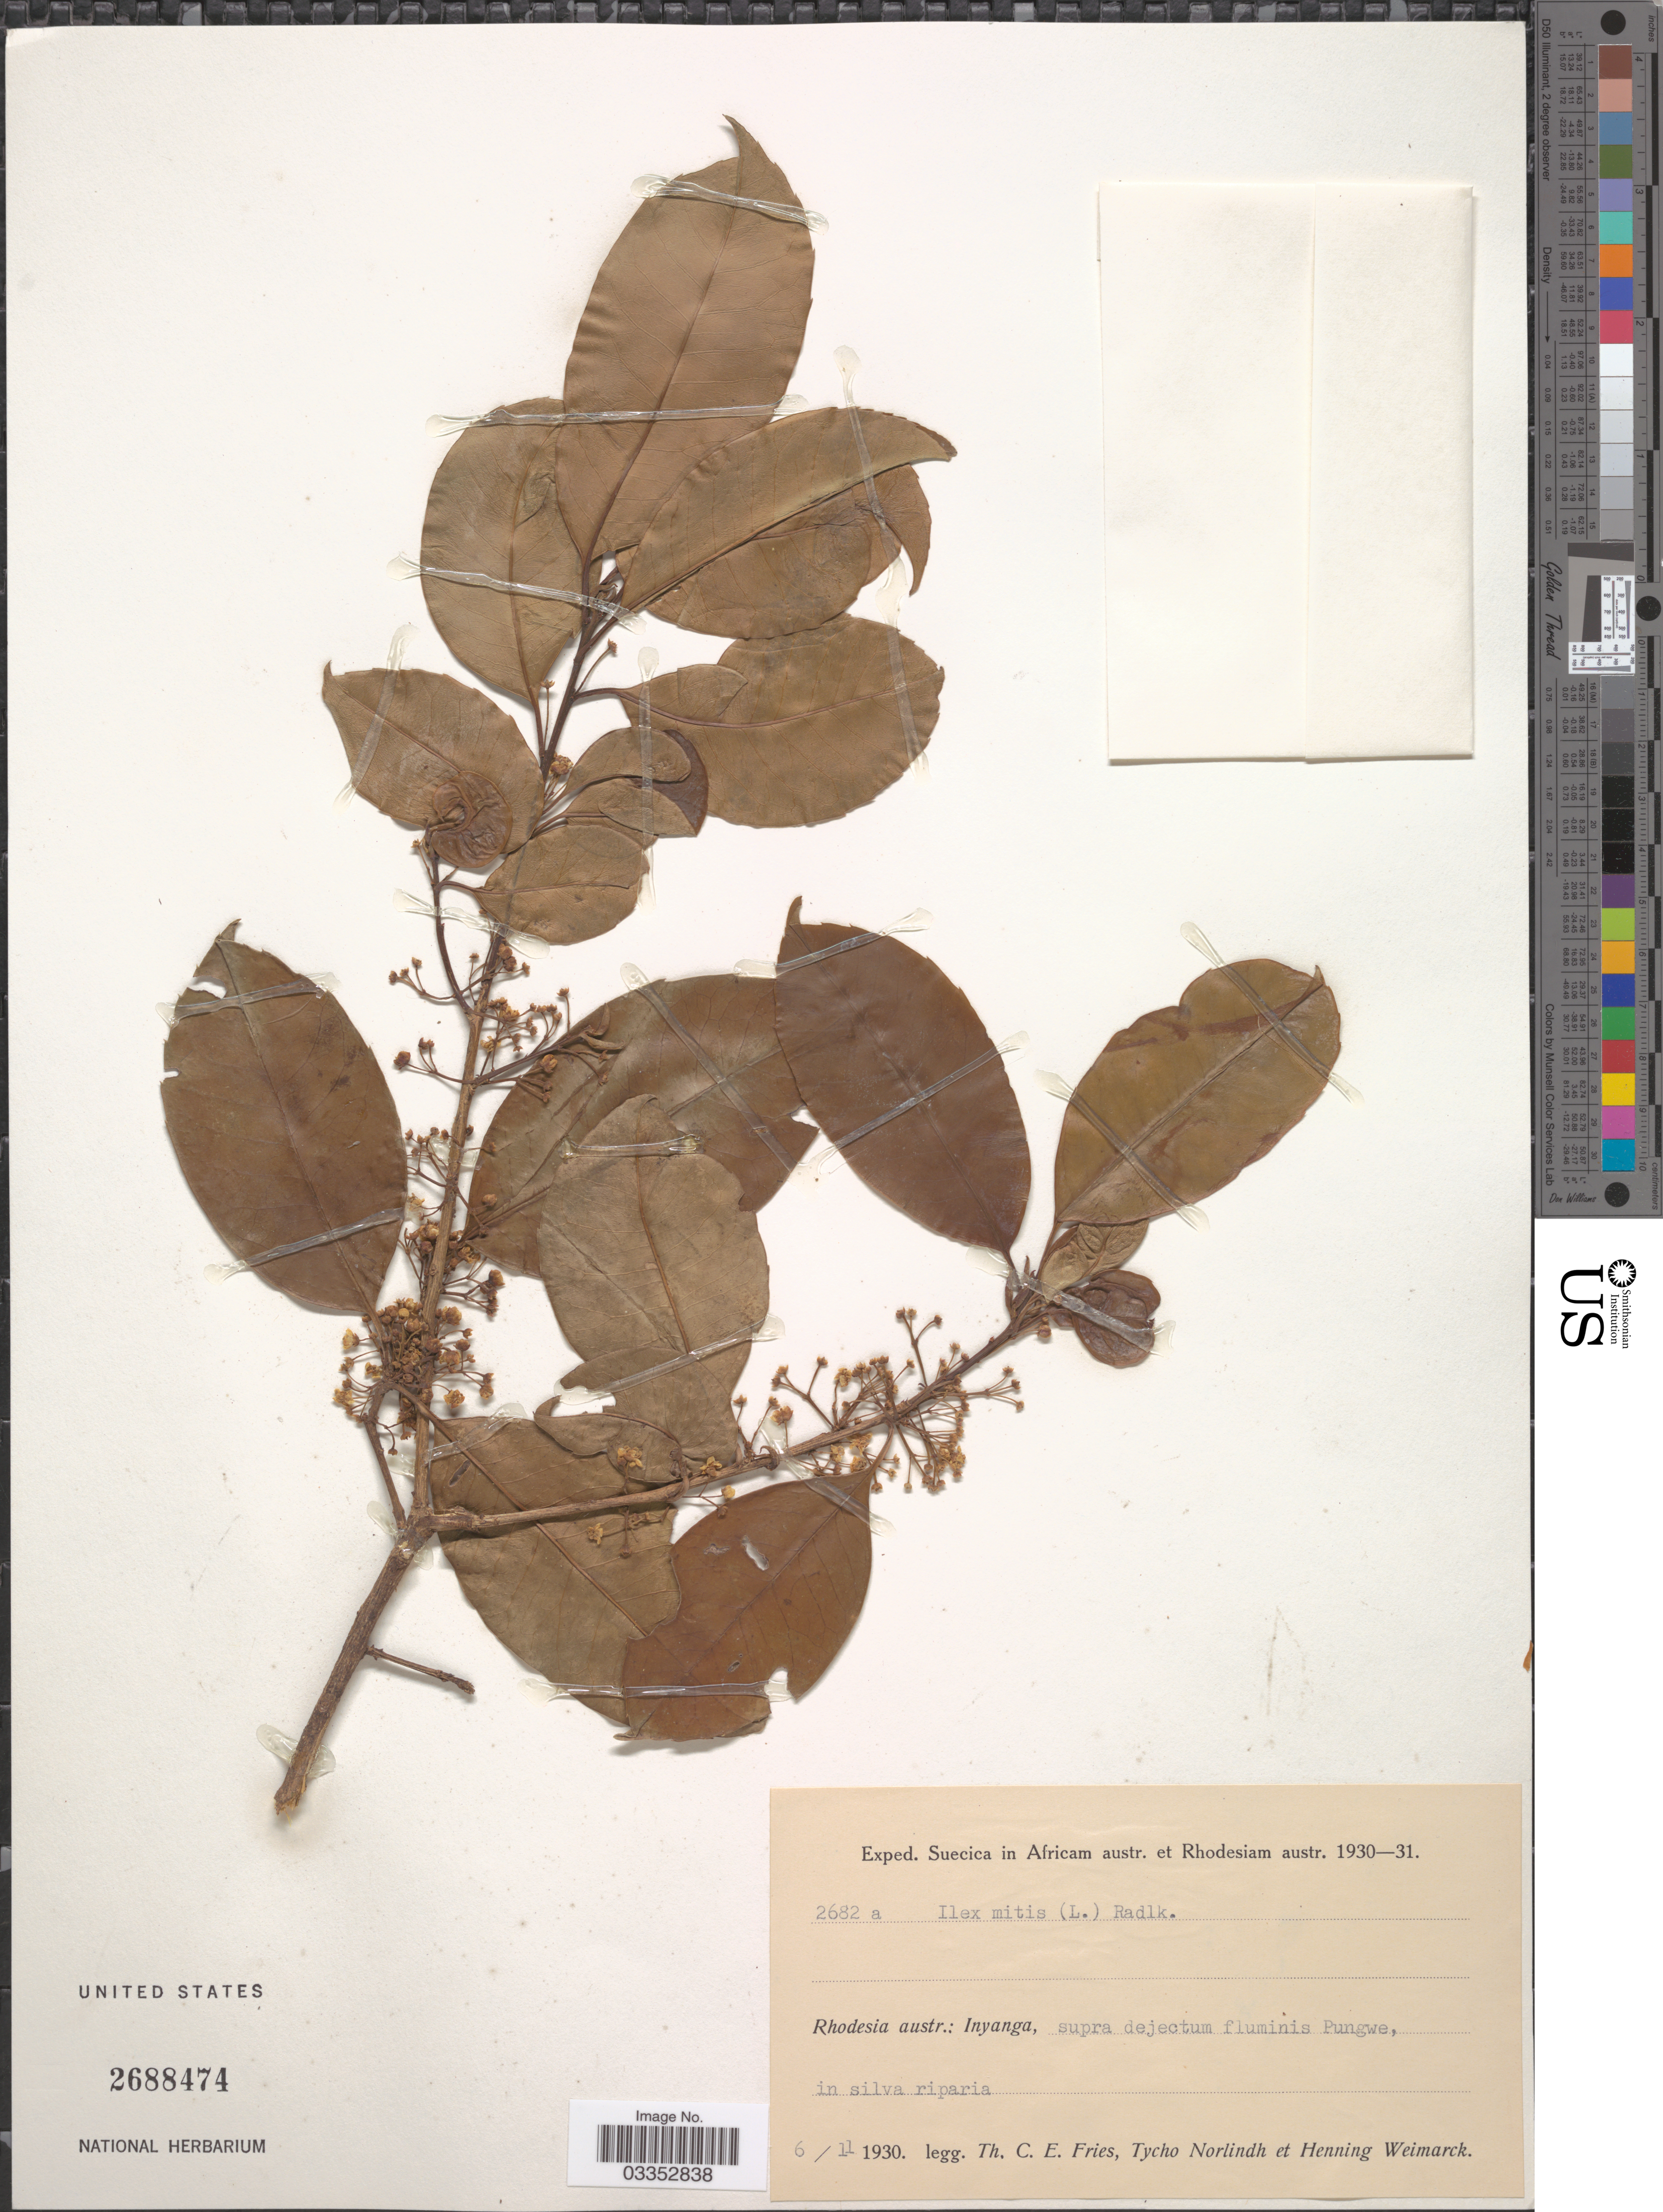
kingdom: Plantae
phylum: Tracheophyta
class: Magnoliopsida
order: Aquifoliales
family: Aquifoliaceae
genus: Ilex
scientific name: Ilex mitis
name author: (L.) Radlk.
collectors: T. C. E. Fries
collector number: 2682a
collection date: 1930-11-06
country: Zimbabwe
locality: Suecica in Africam austr. et Rhodesiam austr., Rhodesia austr.: Inyanga, supra dejectum fluminis Pungwe.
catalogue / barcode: US 2688474